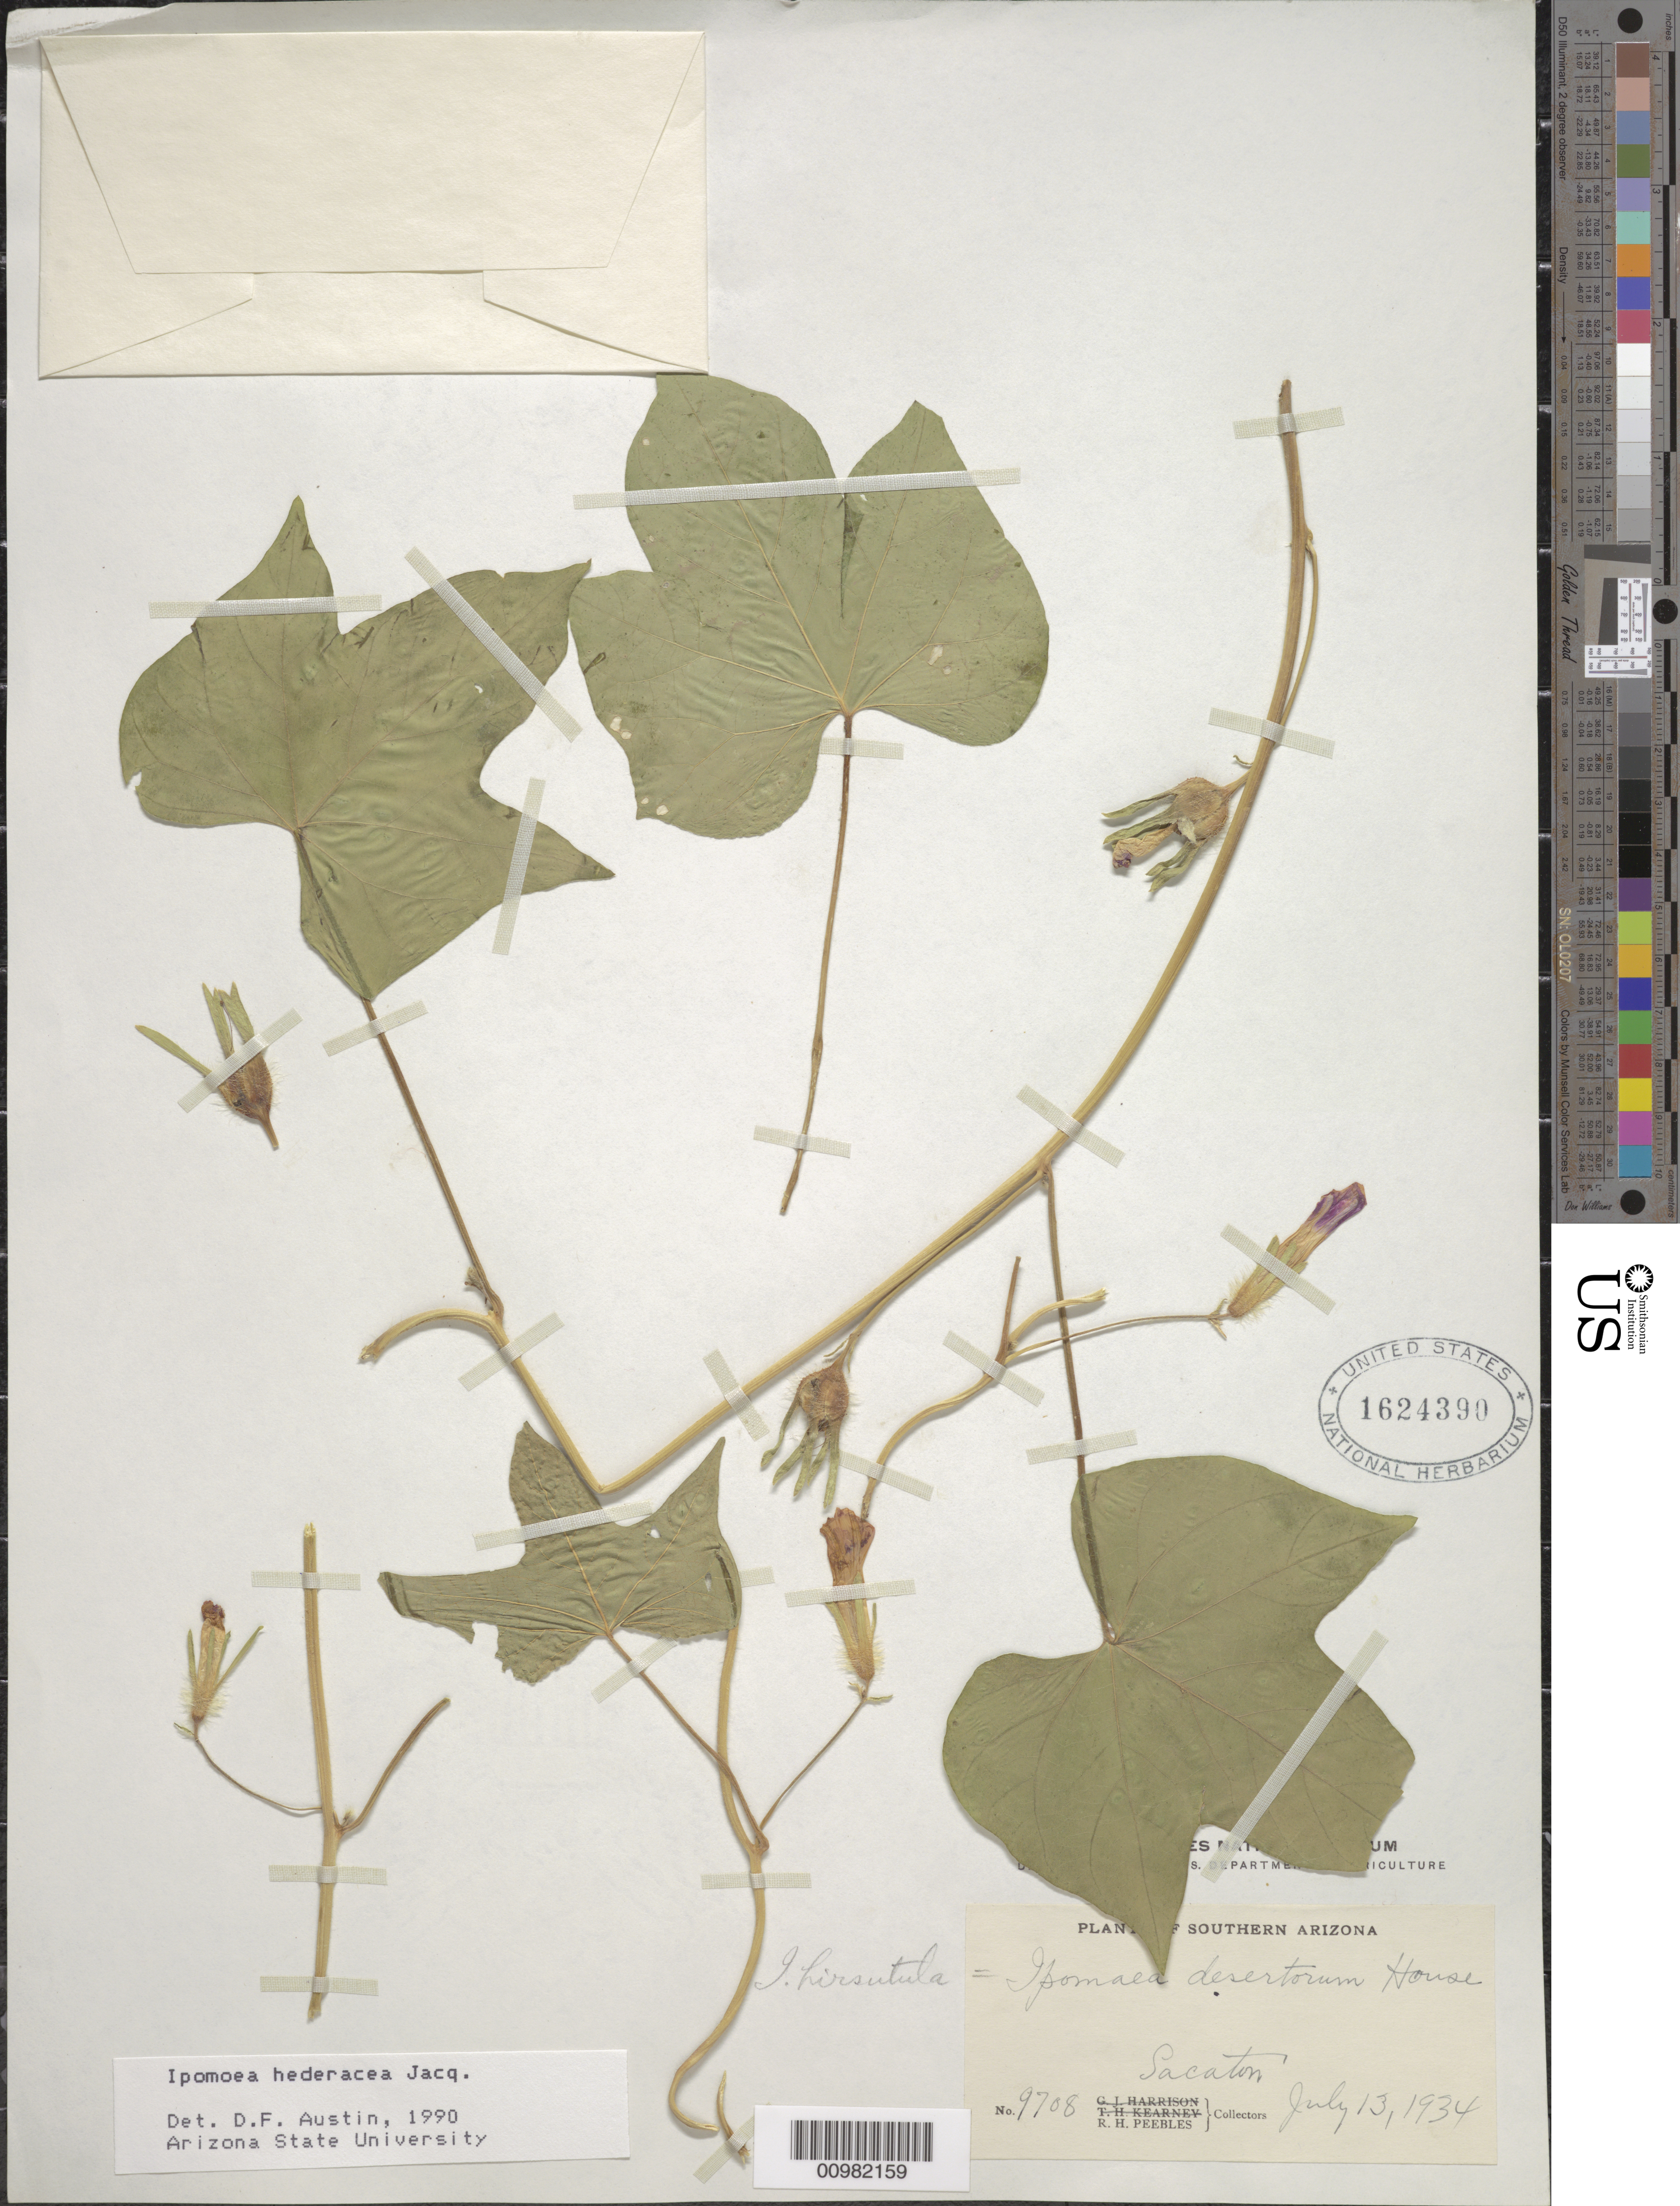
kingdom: Plantae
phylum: Tracheophyta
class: Magnoliopsida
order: Solanales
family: Convolvulaceae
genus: Ipomoea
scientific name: Ipomoea hederacea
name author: Jacq.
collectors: R. H. Peebles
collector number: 9708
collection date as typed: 13 Jul 1934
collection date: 1934-07-13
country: United States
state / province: Arizona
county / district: Pinal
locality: Sacaton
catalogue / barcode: US 1624390